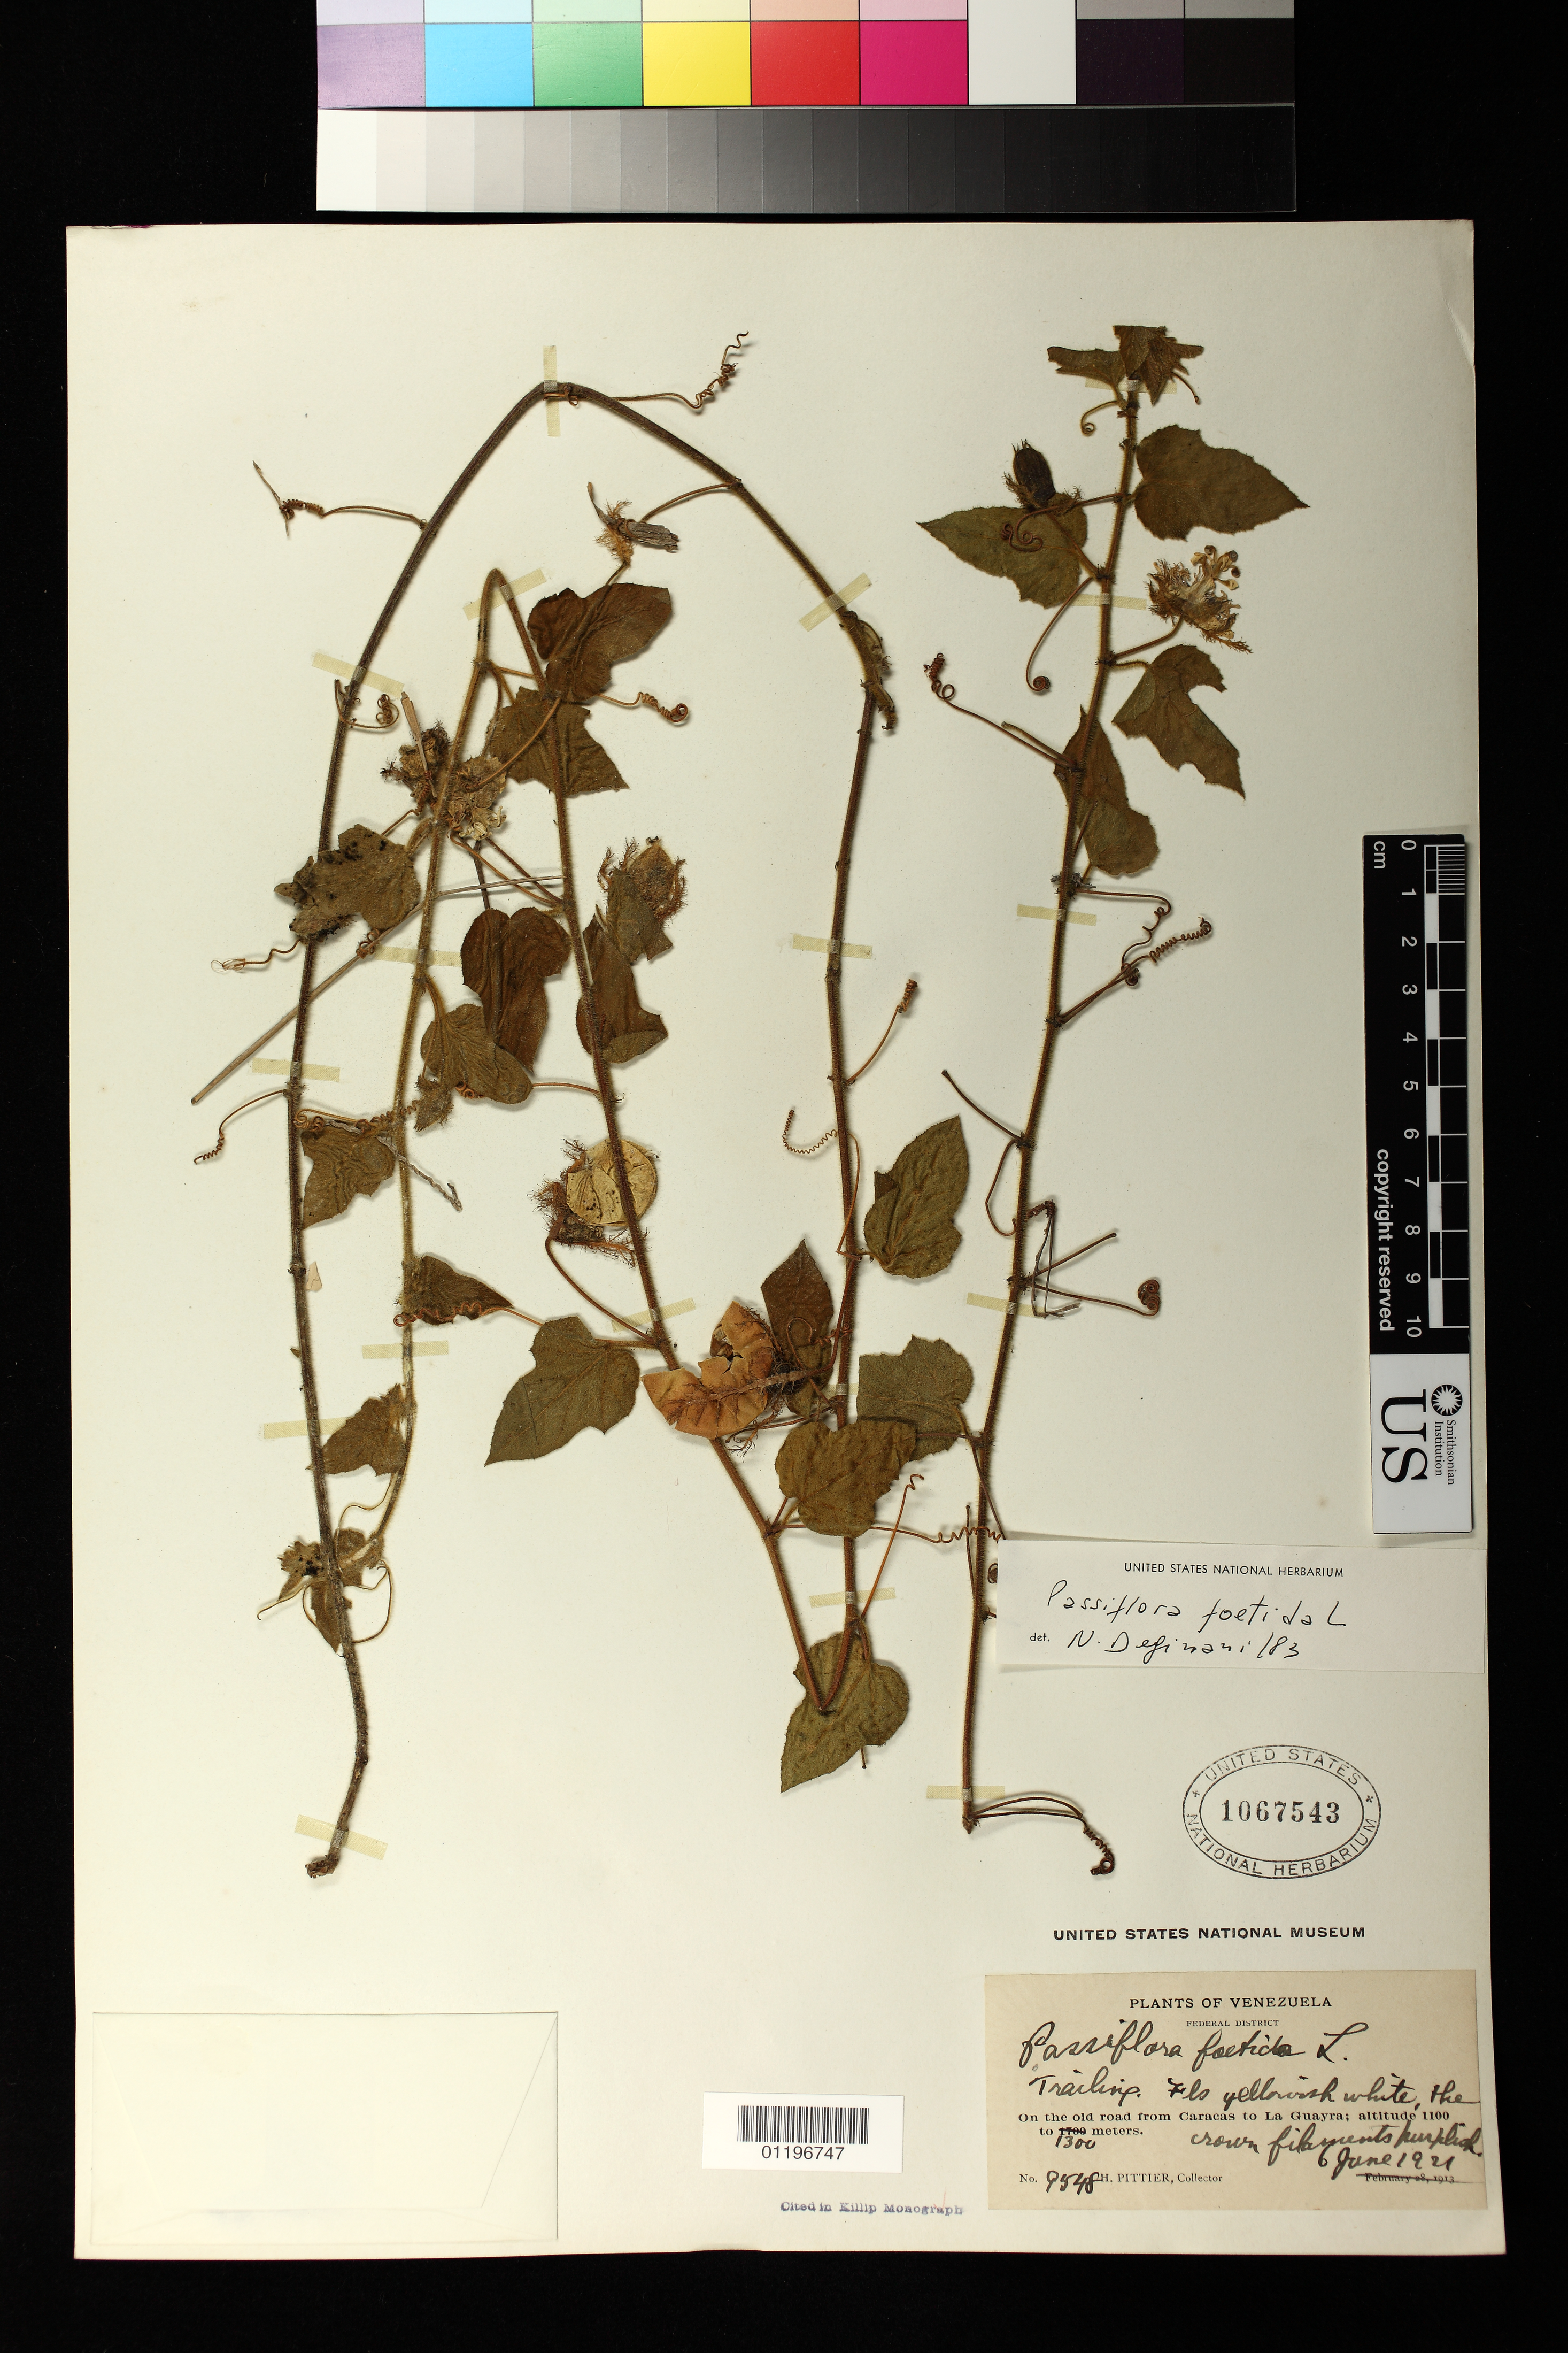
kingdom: Plantae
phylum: Tracheophyta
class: Magnoliopsida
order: Malpighiales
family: Passifloraceae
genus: Passiflora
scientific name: Passiflora foetida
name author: L.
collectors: H. F. Pittier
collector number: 9548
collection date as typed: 06 Jun 1921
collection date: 1921-06-06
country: Venezuela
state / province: Distrito Federal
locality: Federal District. On the old road from Caracas to La Guayra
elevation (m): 1100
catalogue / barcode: US 1067543